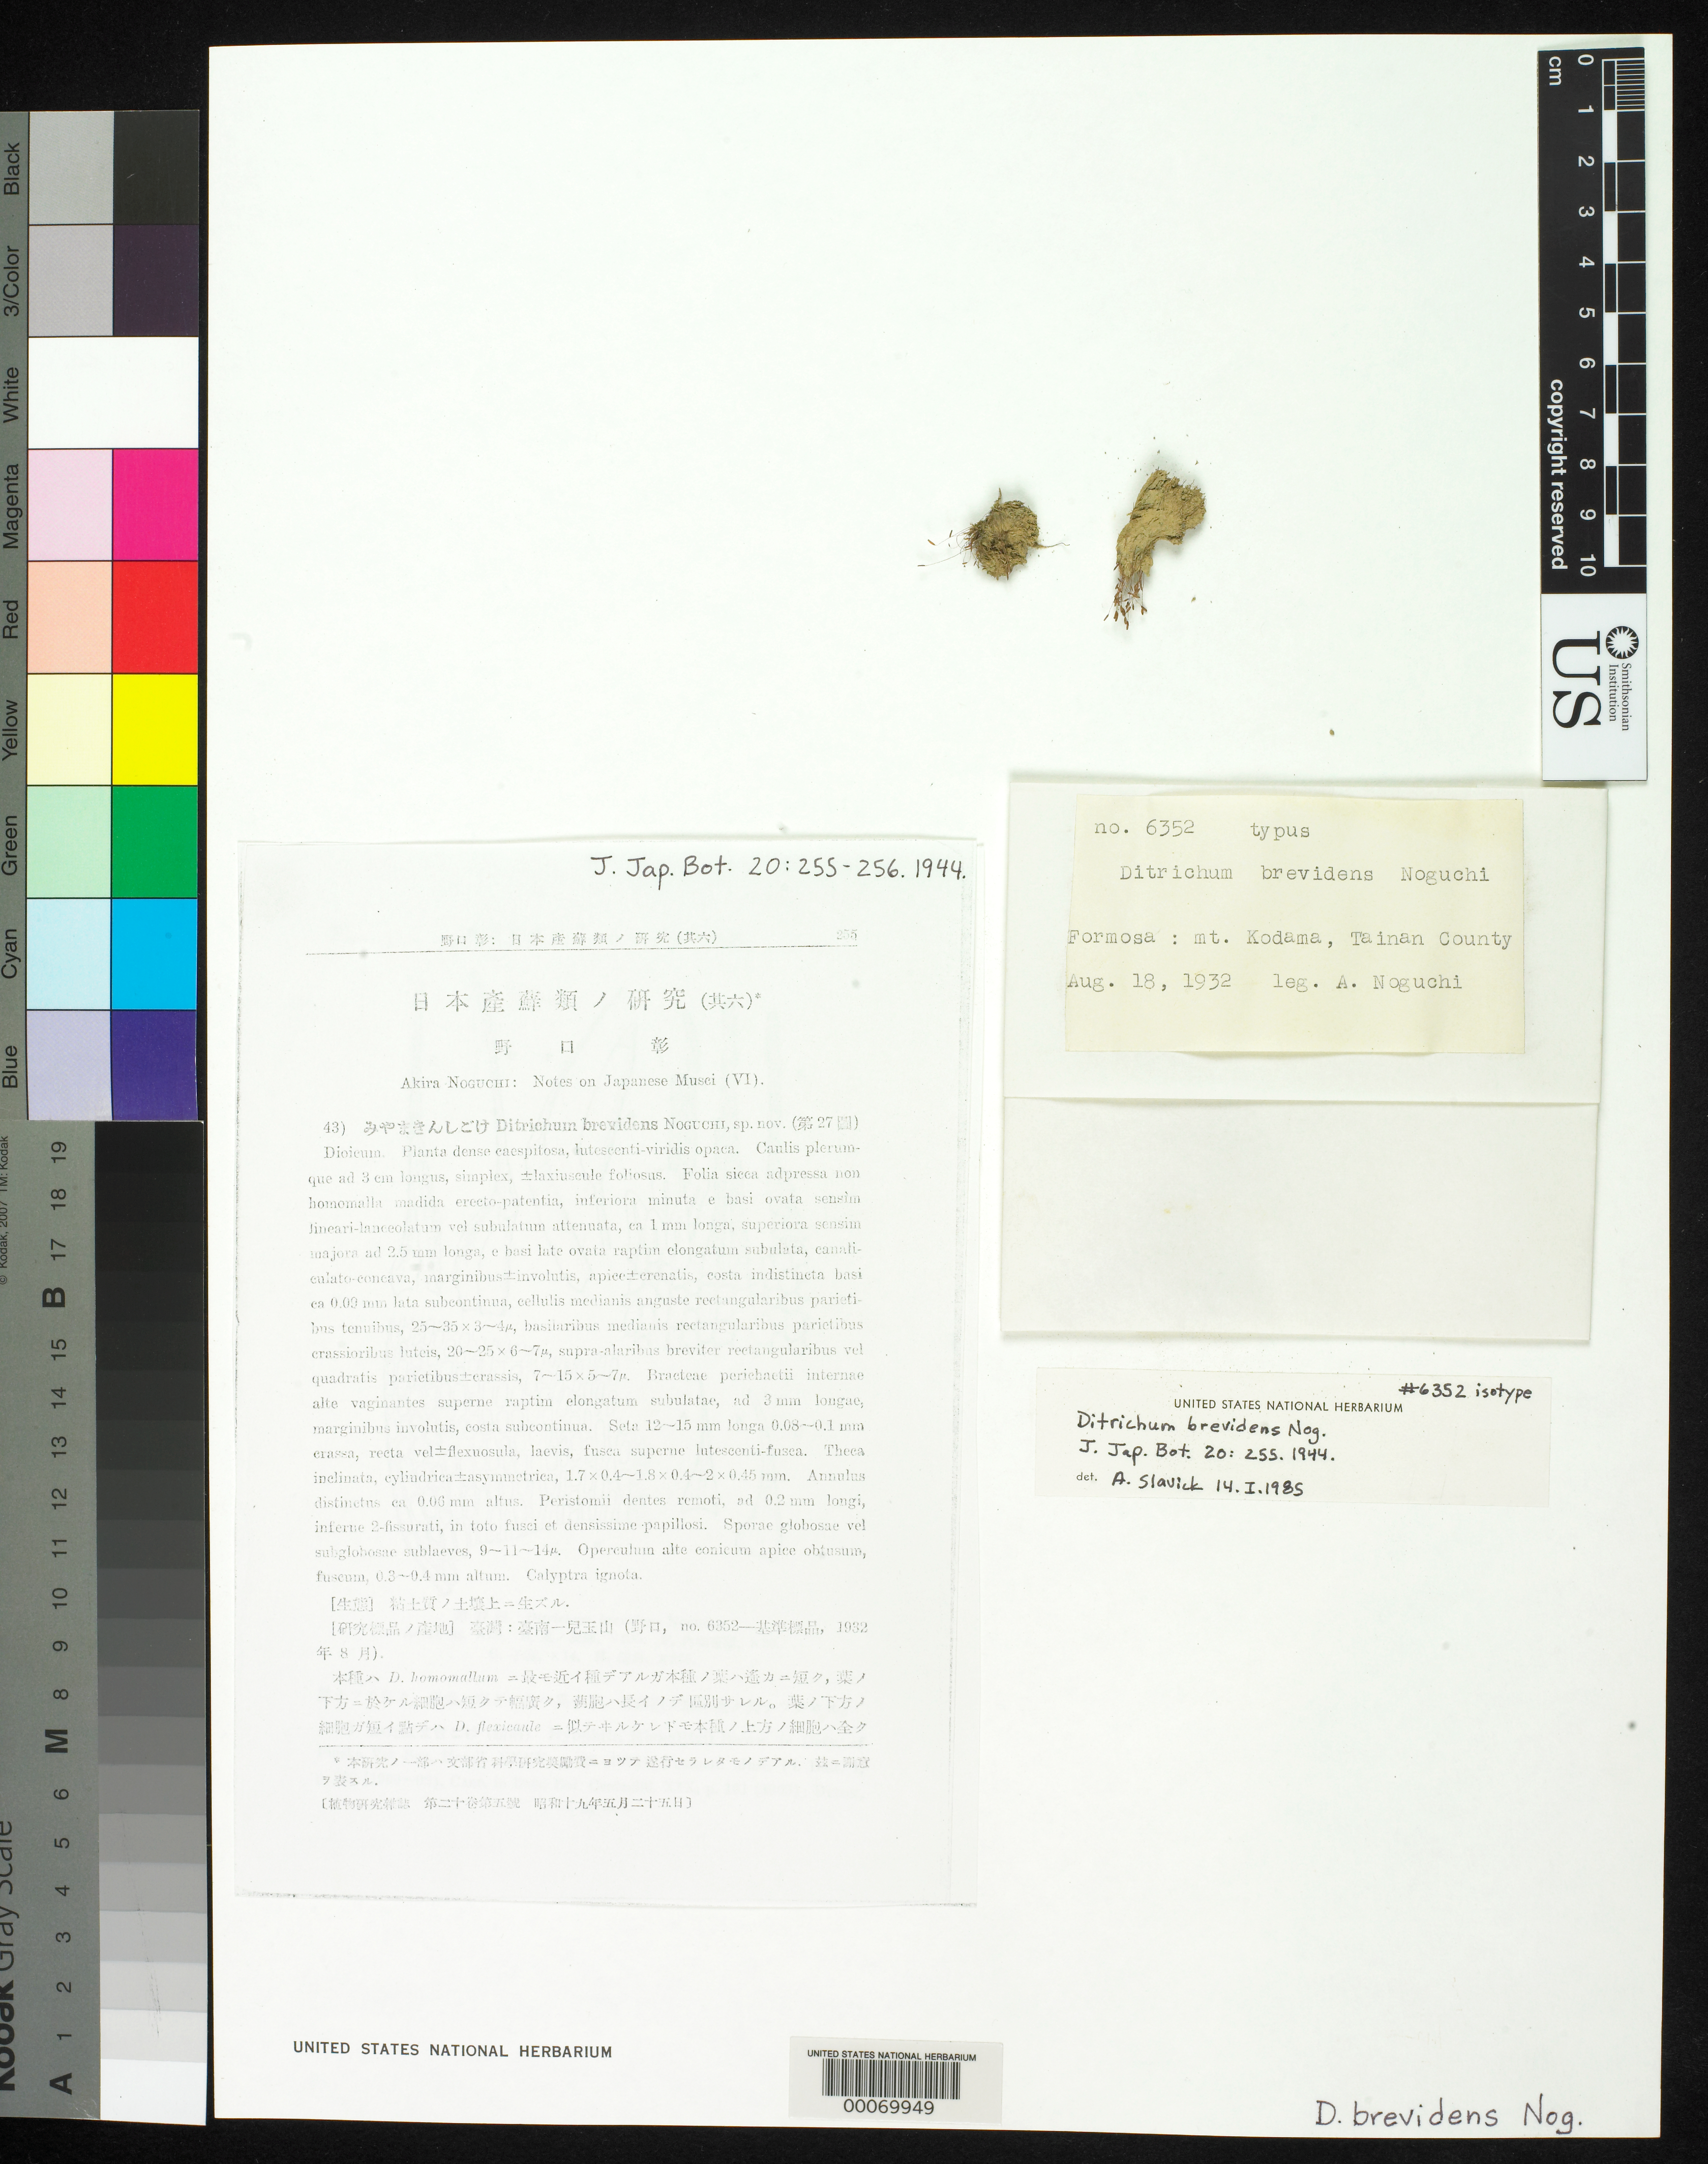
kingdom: Plantae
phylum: Bryophyta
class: Bryopsida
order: Dicranales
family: Ditrichaceae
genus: Ditrichum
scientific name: Ditrichum brevidens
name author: Nog.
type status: Isotype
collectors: A. Noguchi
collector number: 6352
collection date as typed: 18 Aug 1932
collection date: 1932-08-18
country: Taiwan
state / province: Tainan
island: Taiwan [Formosa]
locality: Mt. Kodama.